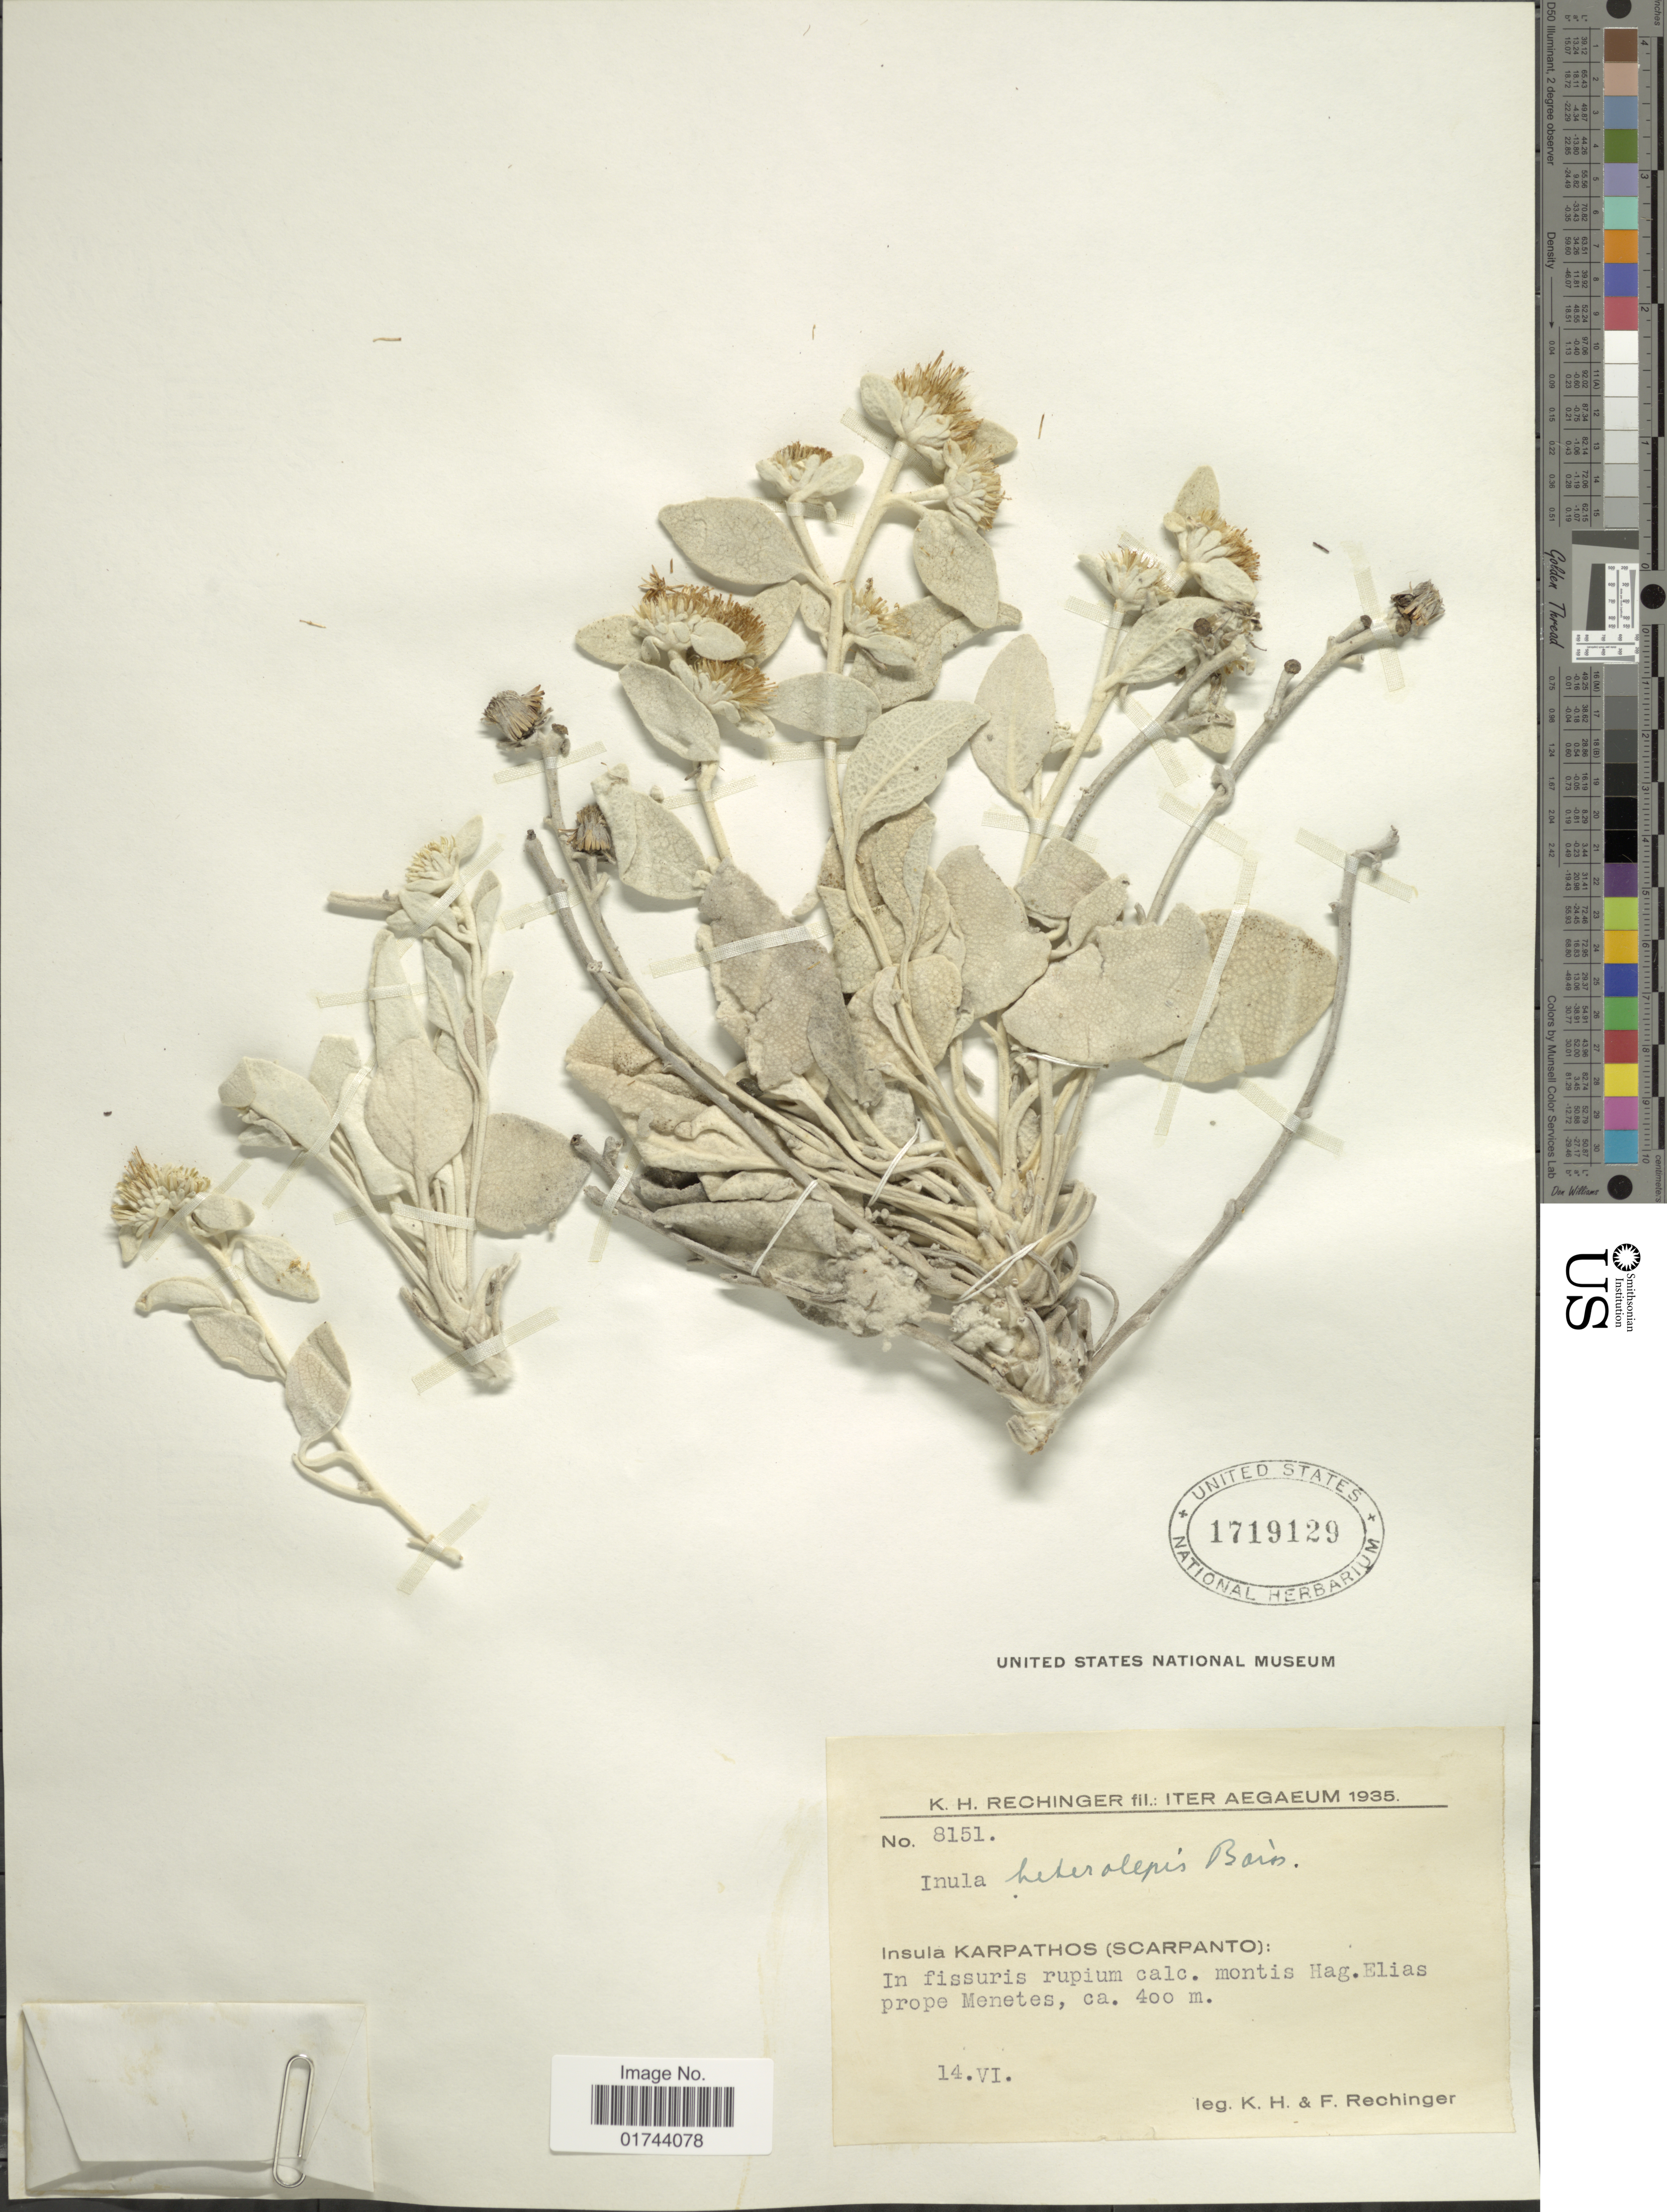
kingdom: Plantae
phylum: Tracheophyta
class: Magnoliopsida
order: Asterales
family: Asteraceae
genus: Inula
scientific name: Inula heterolepis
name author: Boiss.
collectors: K. H. Rechinger & F. Rechinger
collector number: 8151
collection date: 1935-06-14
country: Greece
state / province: South Aegean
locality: In fissuris rupium calc. montis Hag. Elias prope Menetes. Insula Karpathos Scarpanto)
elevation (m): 400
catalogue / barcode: US 1719129